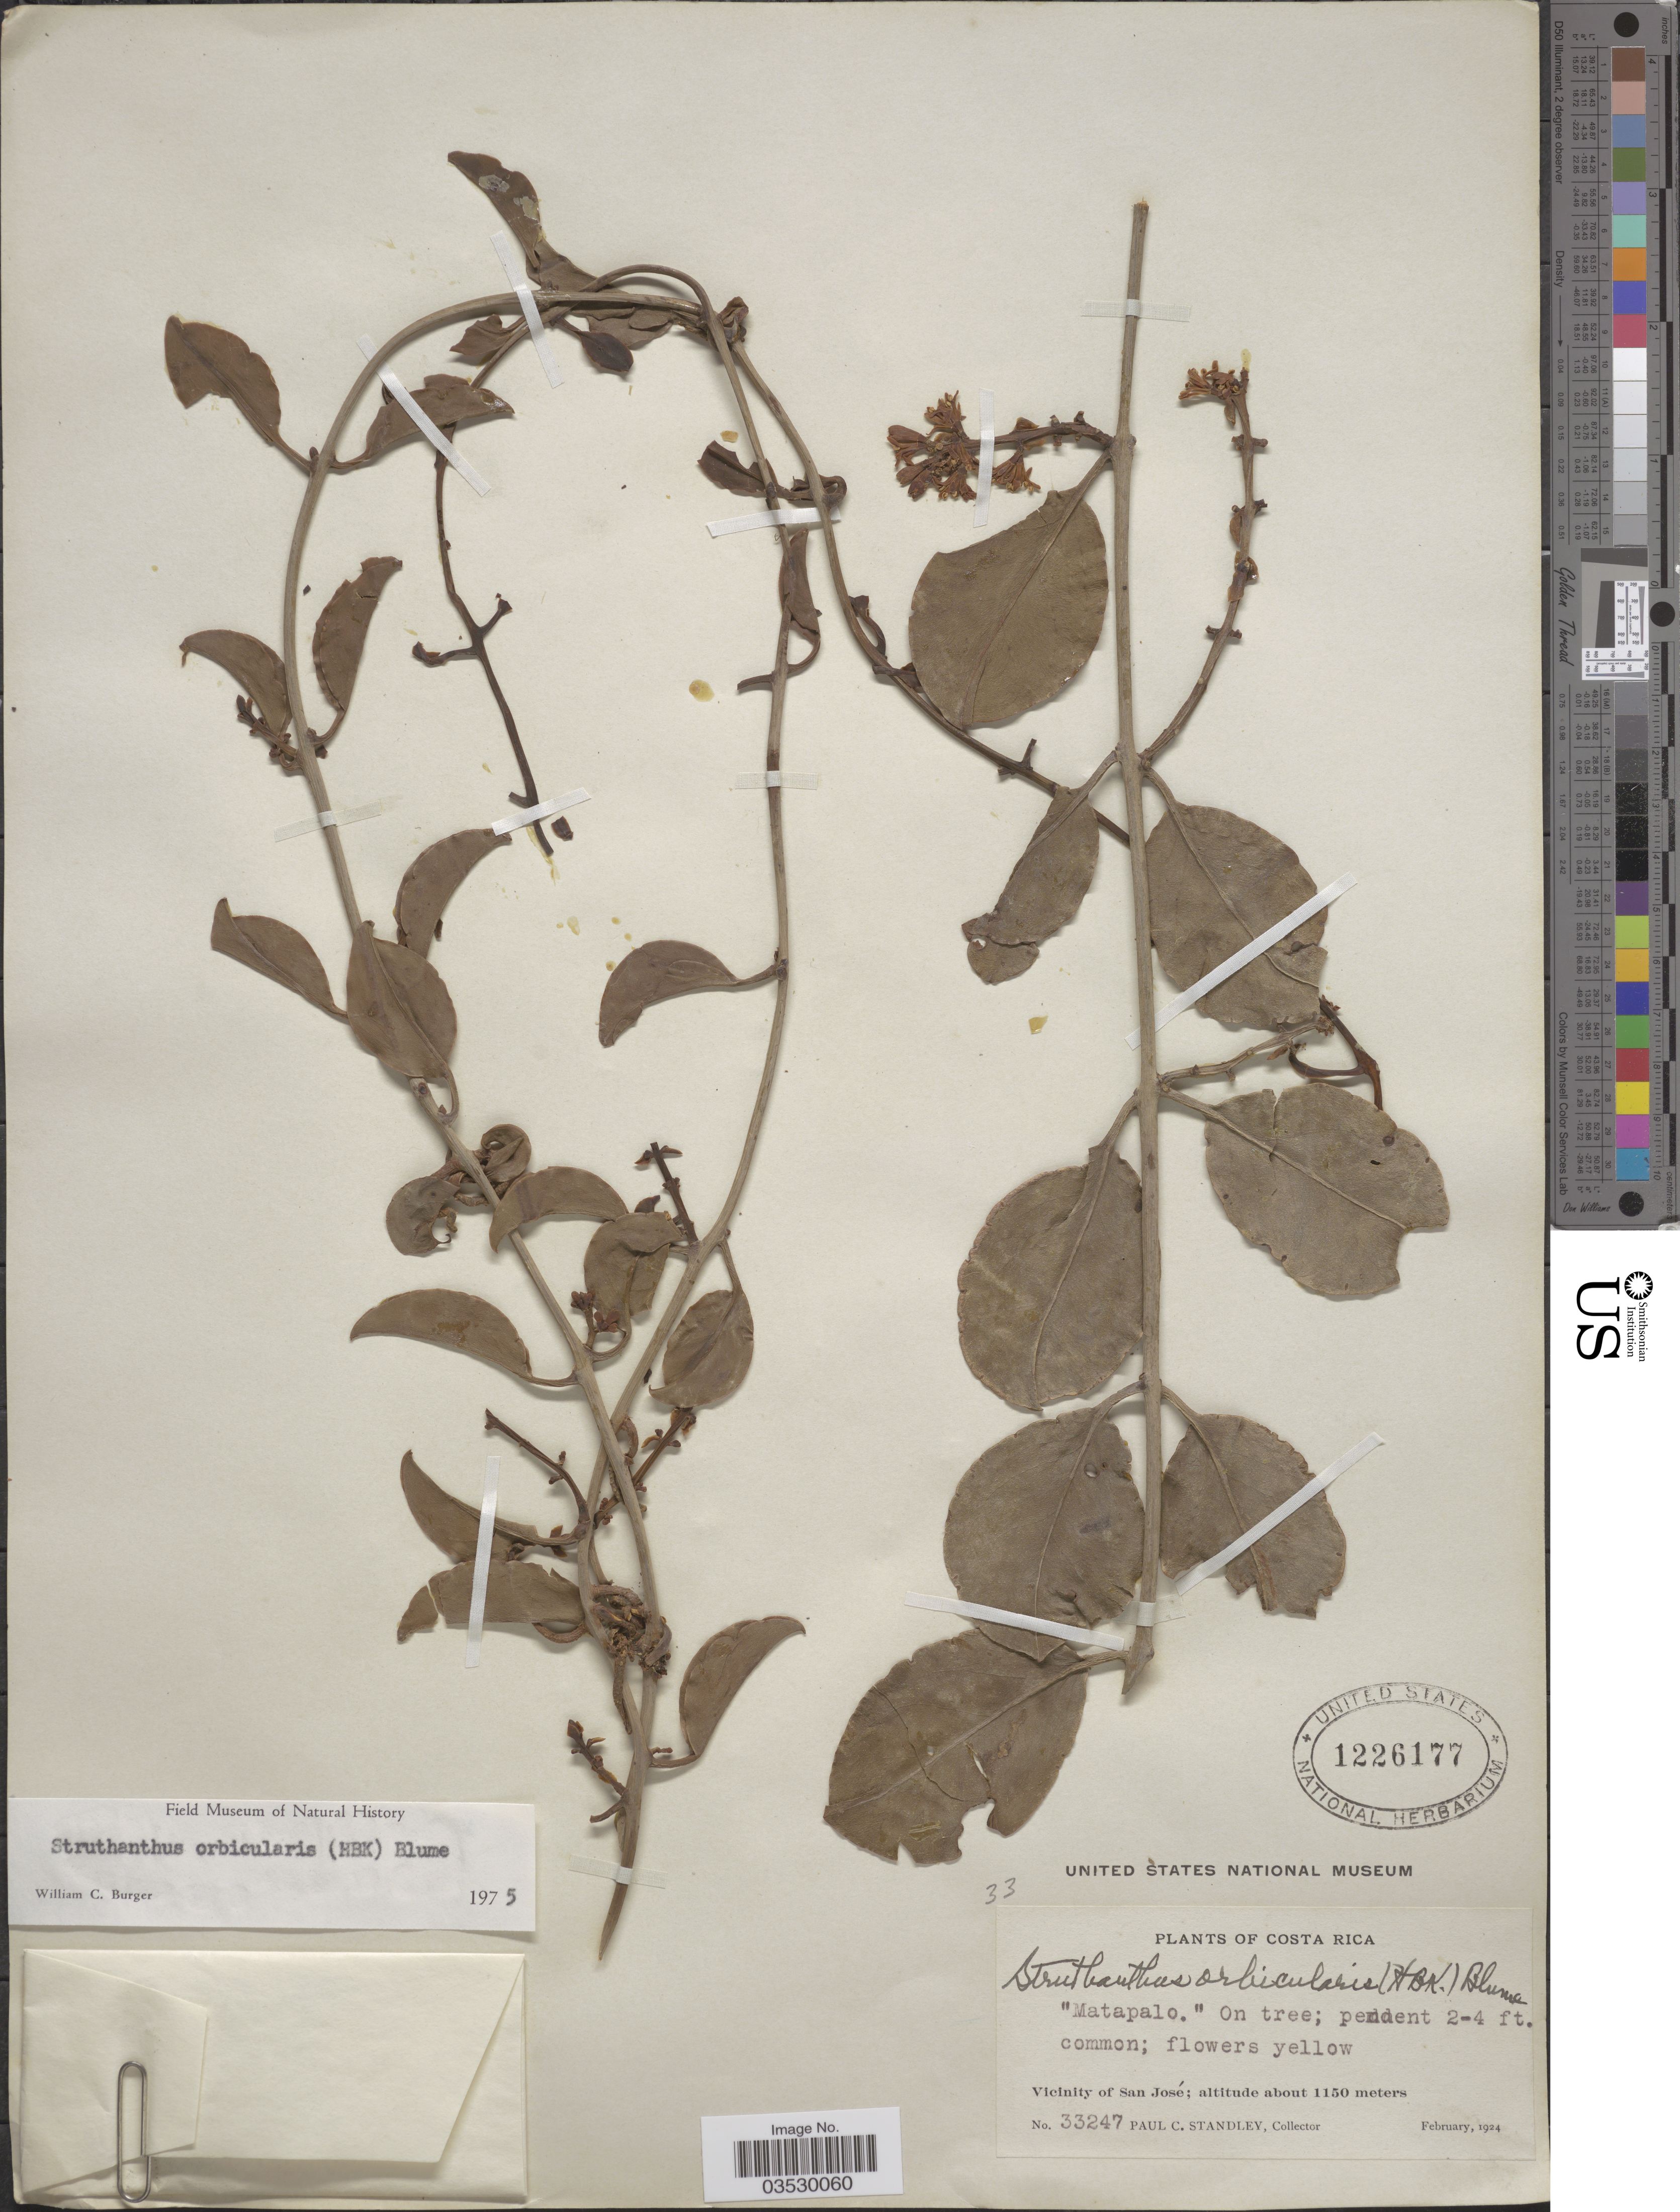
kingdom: Plantae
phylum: Tracheophyta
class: Magnoliopsida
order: Santalales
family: Loranthaceae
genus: Struthanthus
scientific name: Struthanthus orbicularis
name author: (Kunth) Blume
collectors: P. C. Standley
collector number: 33247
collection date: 1924-02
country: Costa Rica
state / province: San José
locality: Vicinity of San José.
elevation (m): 1150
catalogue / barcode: US 1226177